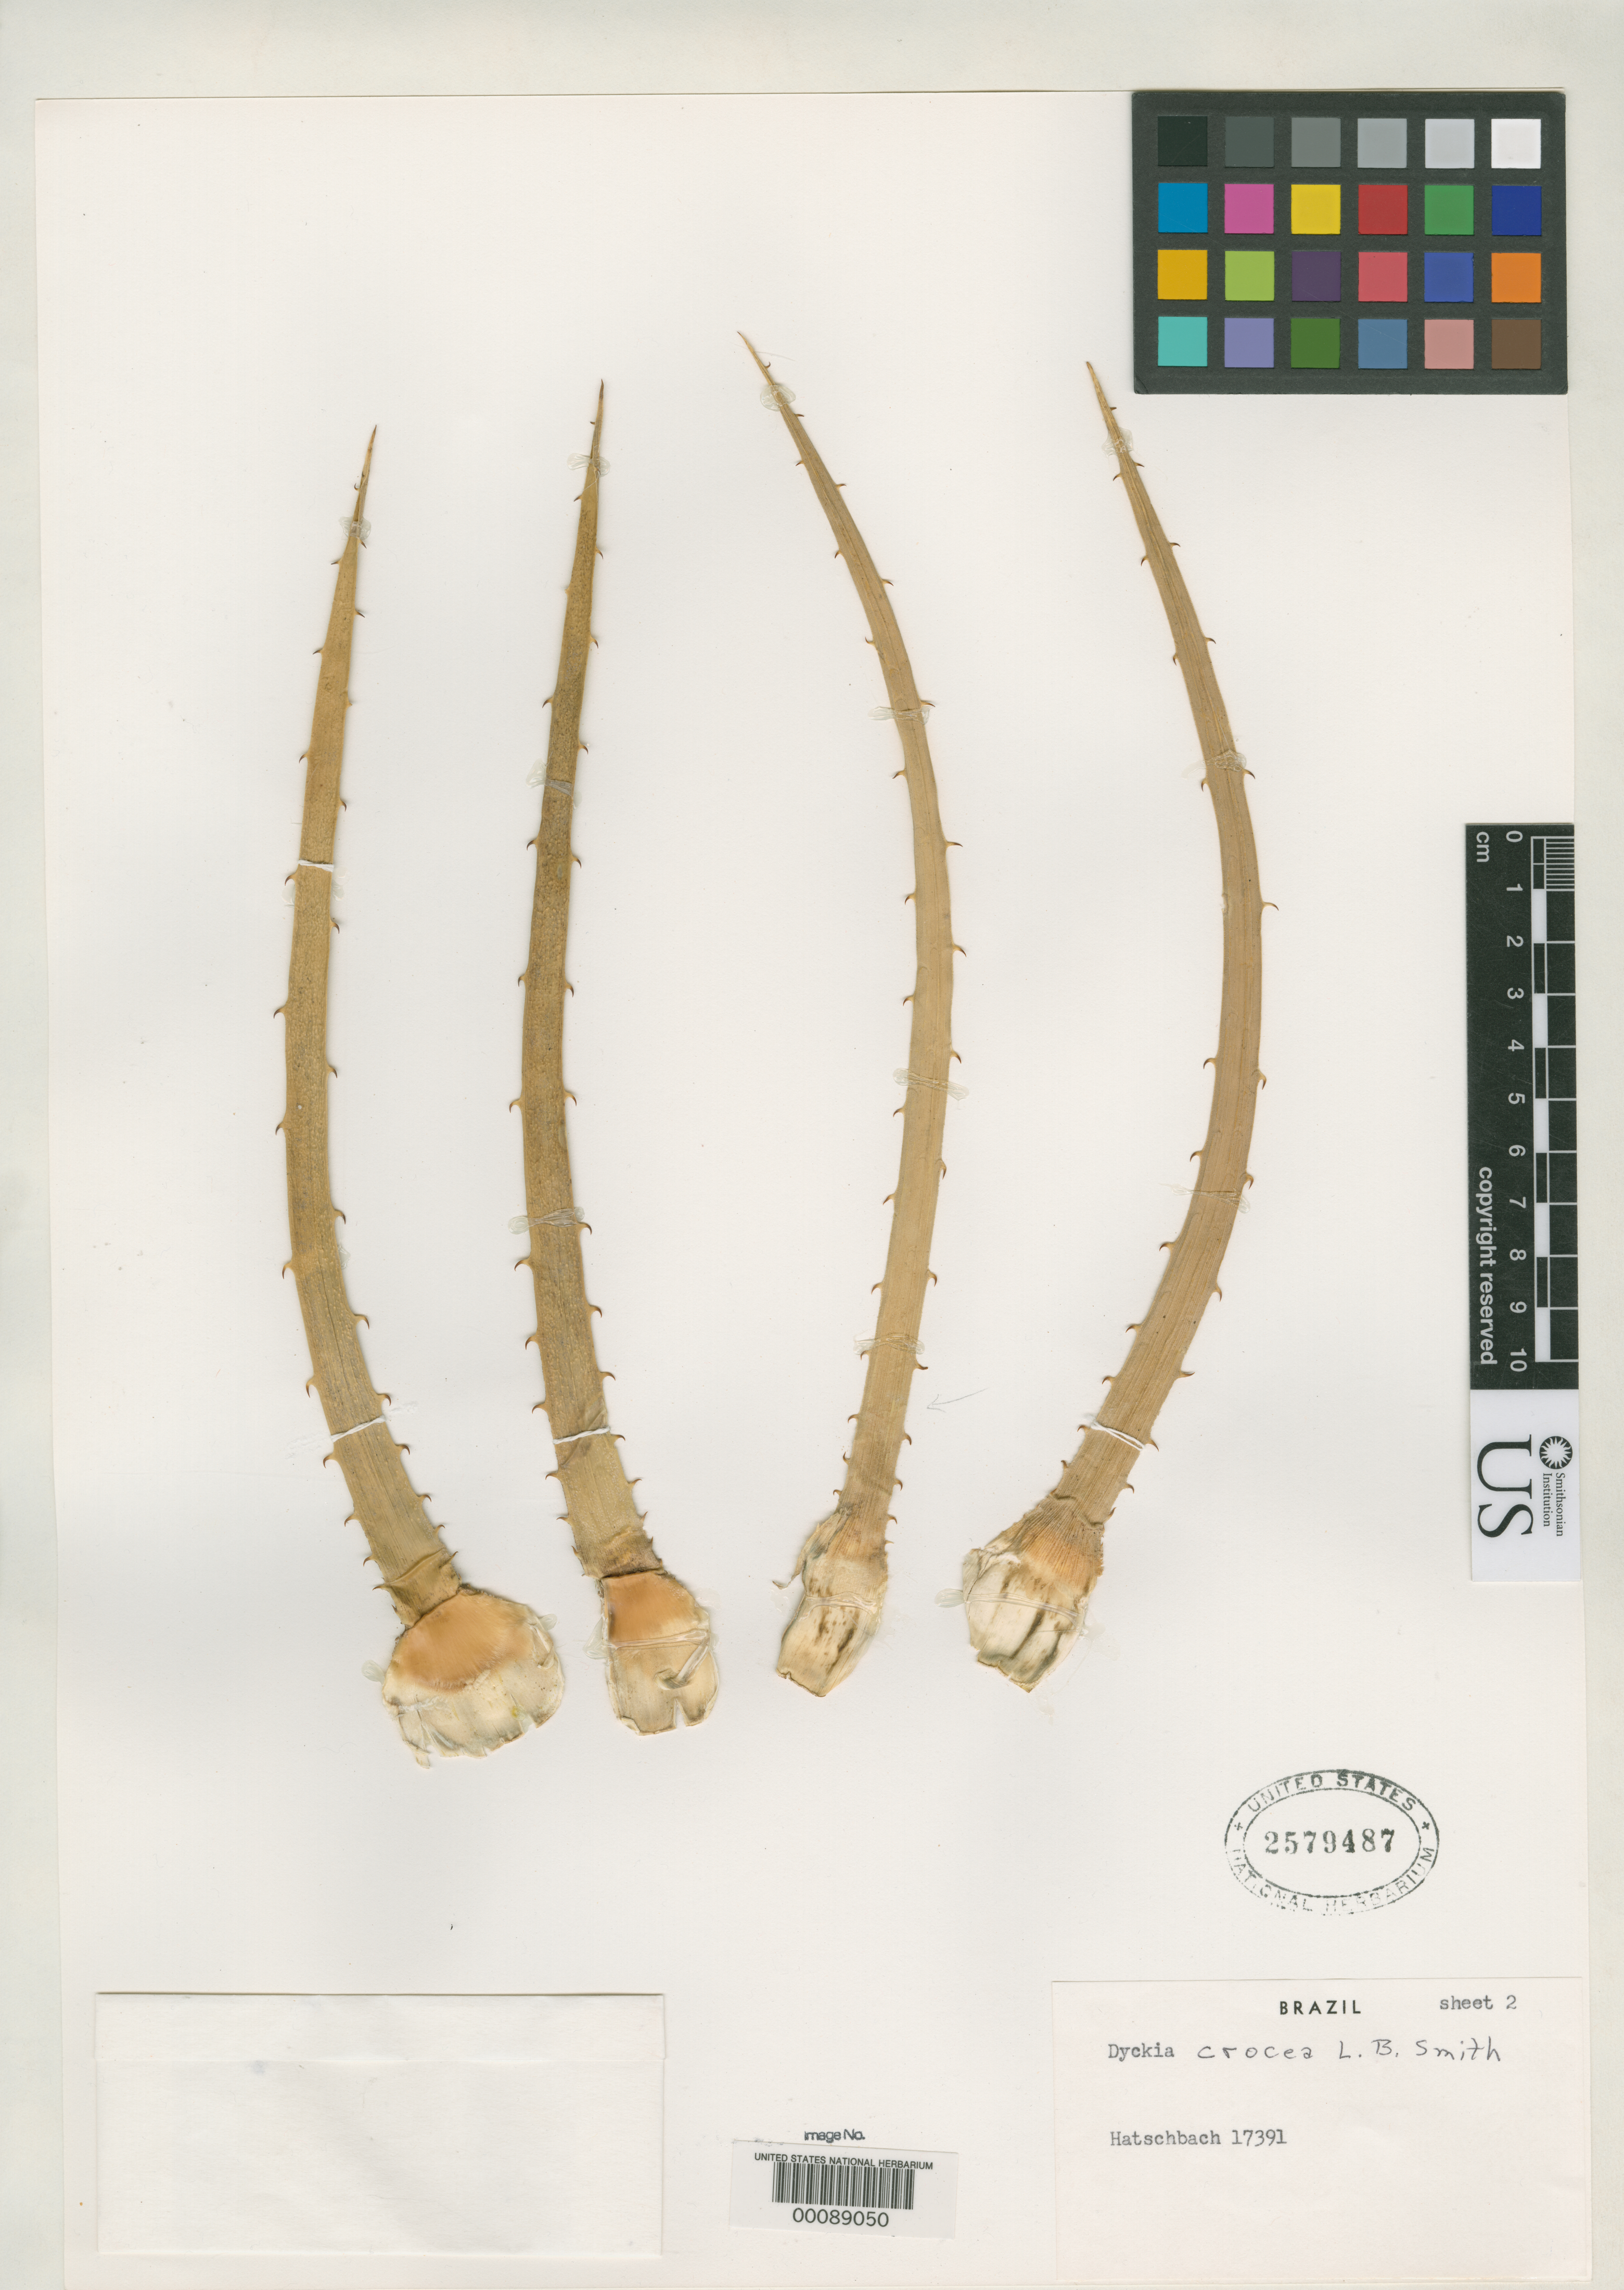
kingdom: Plantae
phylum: Tracheophyta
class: Liliopsida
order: Poales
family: Bromeliaceae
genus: Dyckia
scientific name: Dyckia crocea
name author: L.B. Sm.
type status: Holotype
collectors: G. Hatschbach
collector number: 17391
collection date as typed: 10 Oct 1967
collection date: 1967-10-10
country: Brazil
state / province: Paraná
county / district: Ponta Grossa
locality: Passo do Pupo.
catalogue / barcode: US 2579487